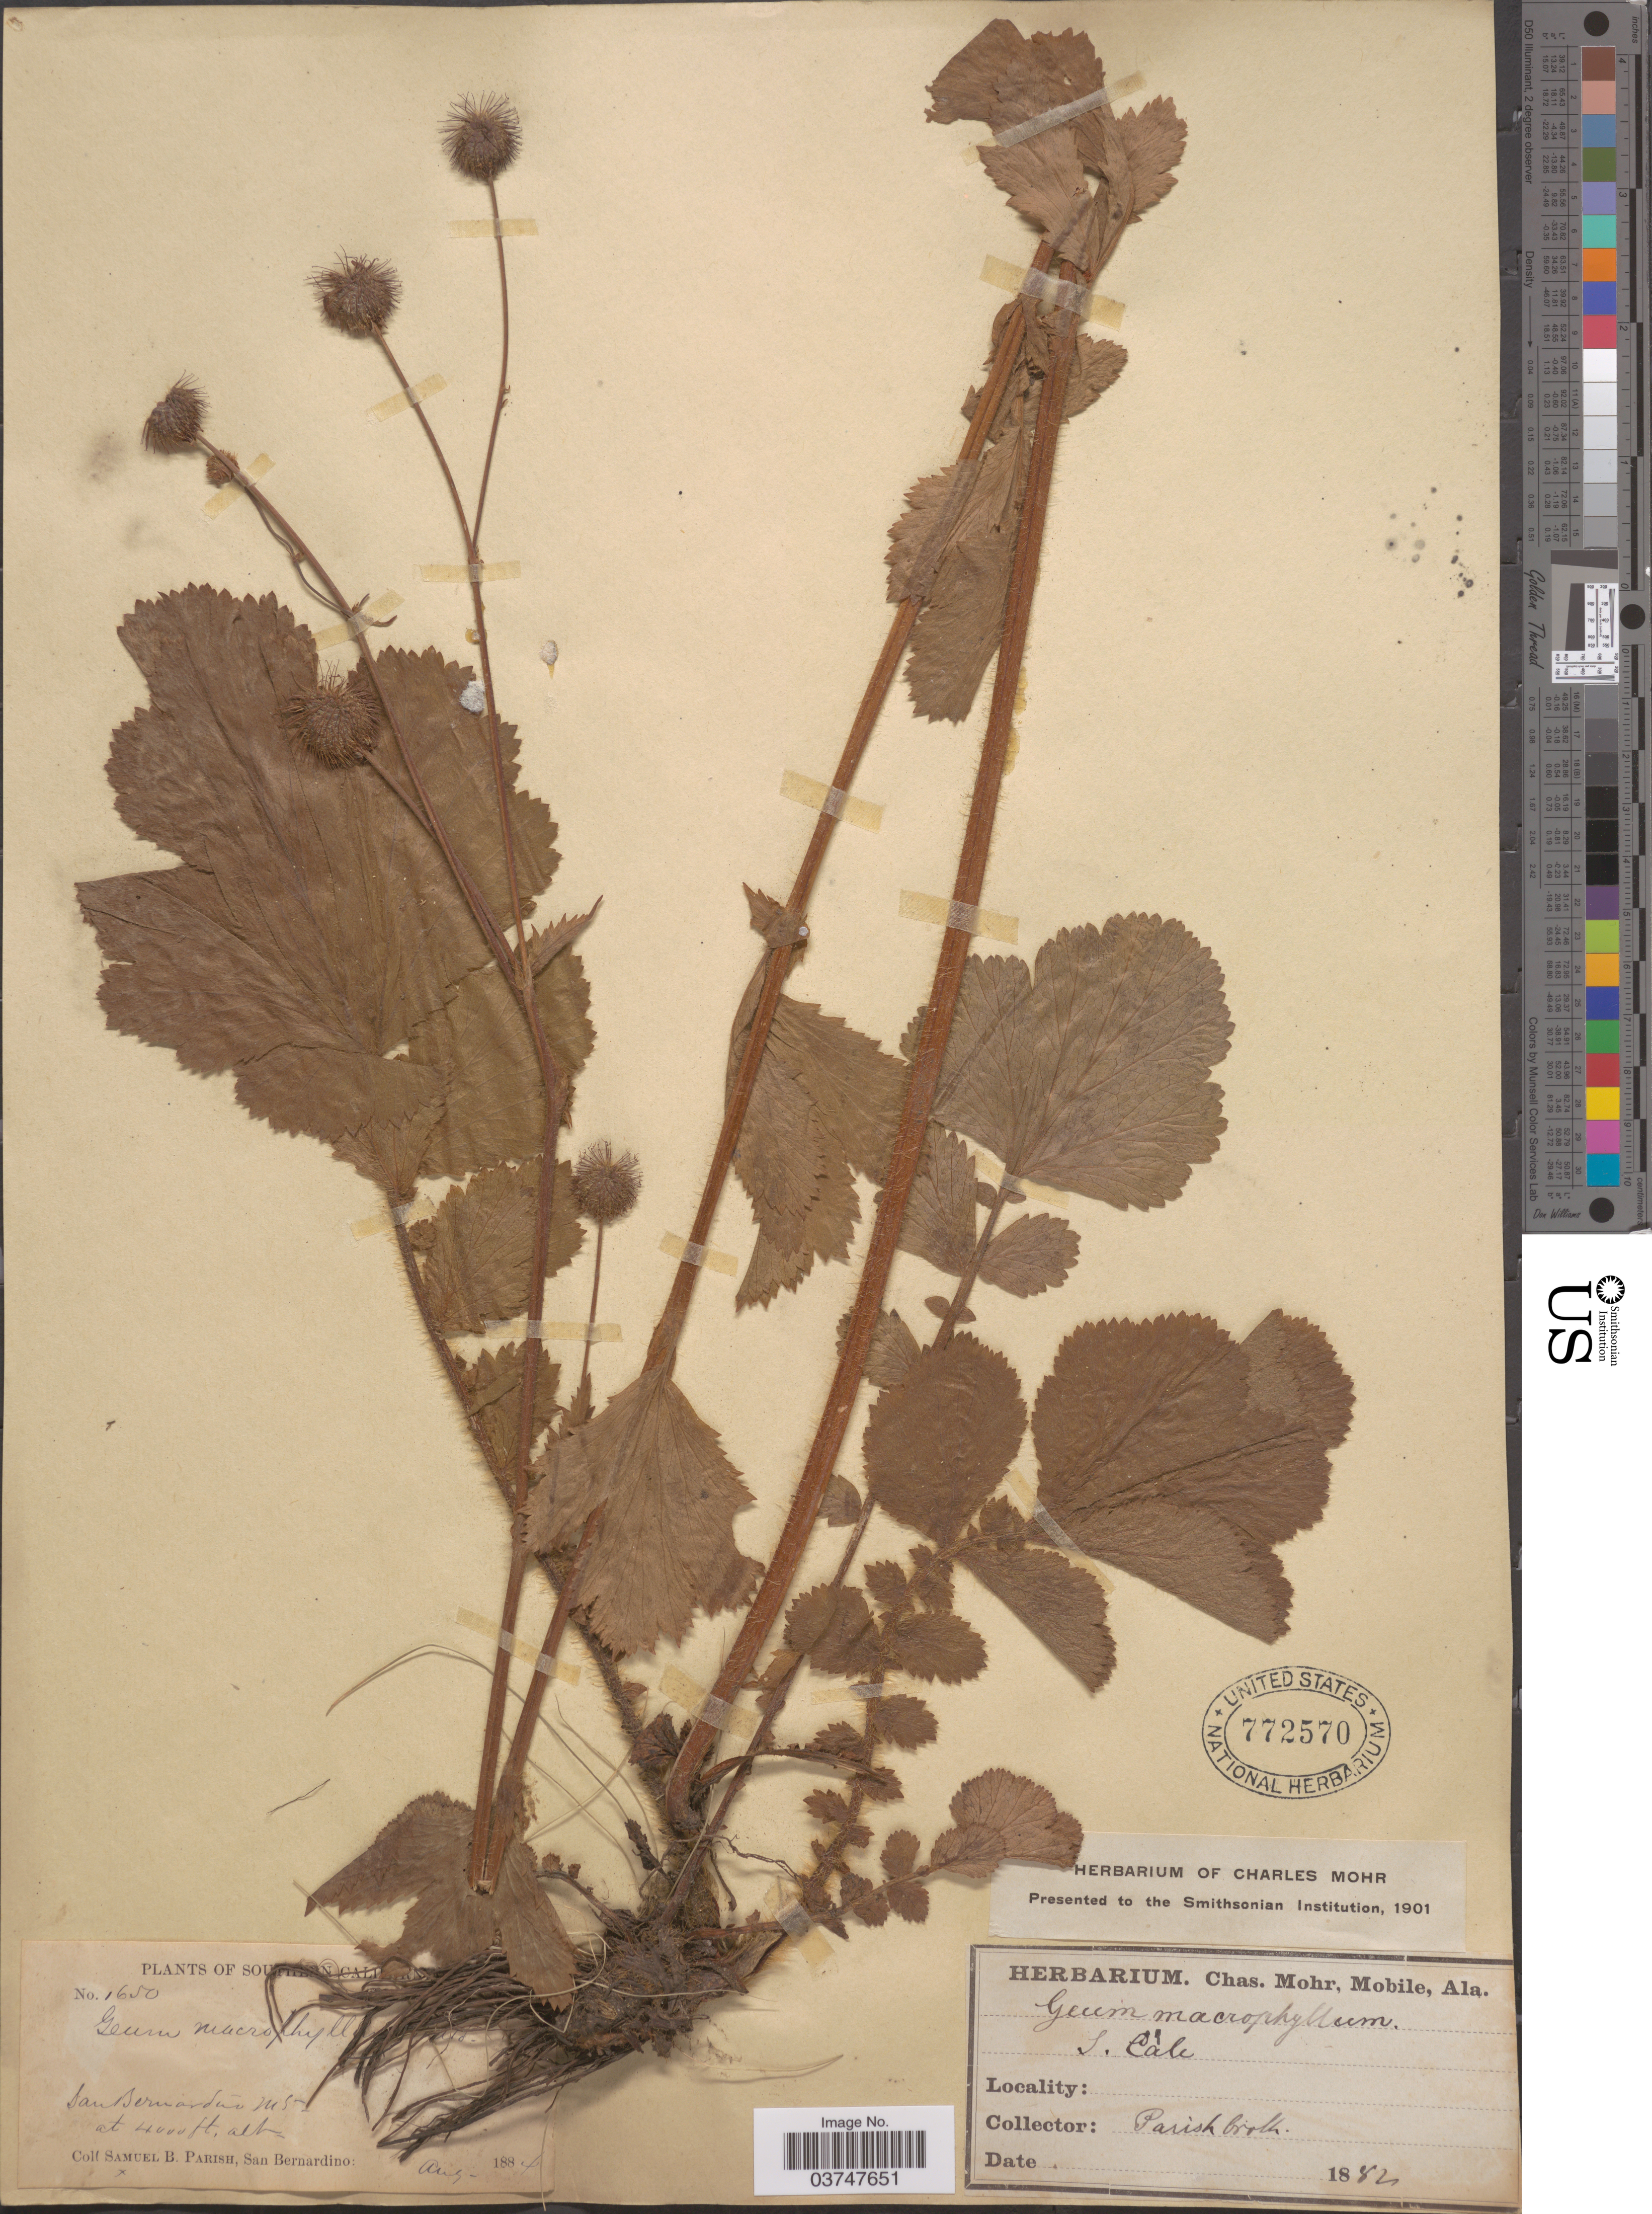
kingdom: Plantae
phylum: Tracheophyta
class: Magnoliopsida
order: Rosales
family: Rosaceae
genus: Geum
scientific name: Geum macrophyllum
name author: Willd.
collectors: S. B. Parish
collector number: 1650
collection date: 1884-08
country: United States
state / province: California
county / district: San Bernardino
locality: San Bernardino Mts.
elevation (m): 1219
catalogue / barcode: US 772570